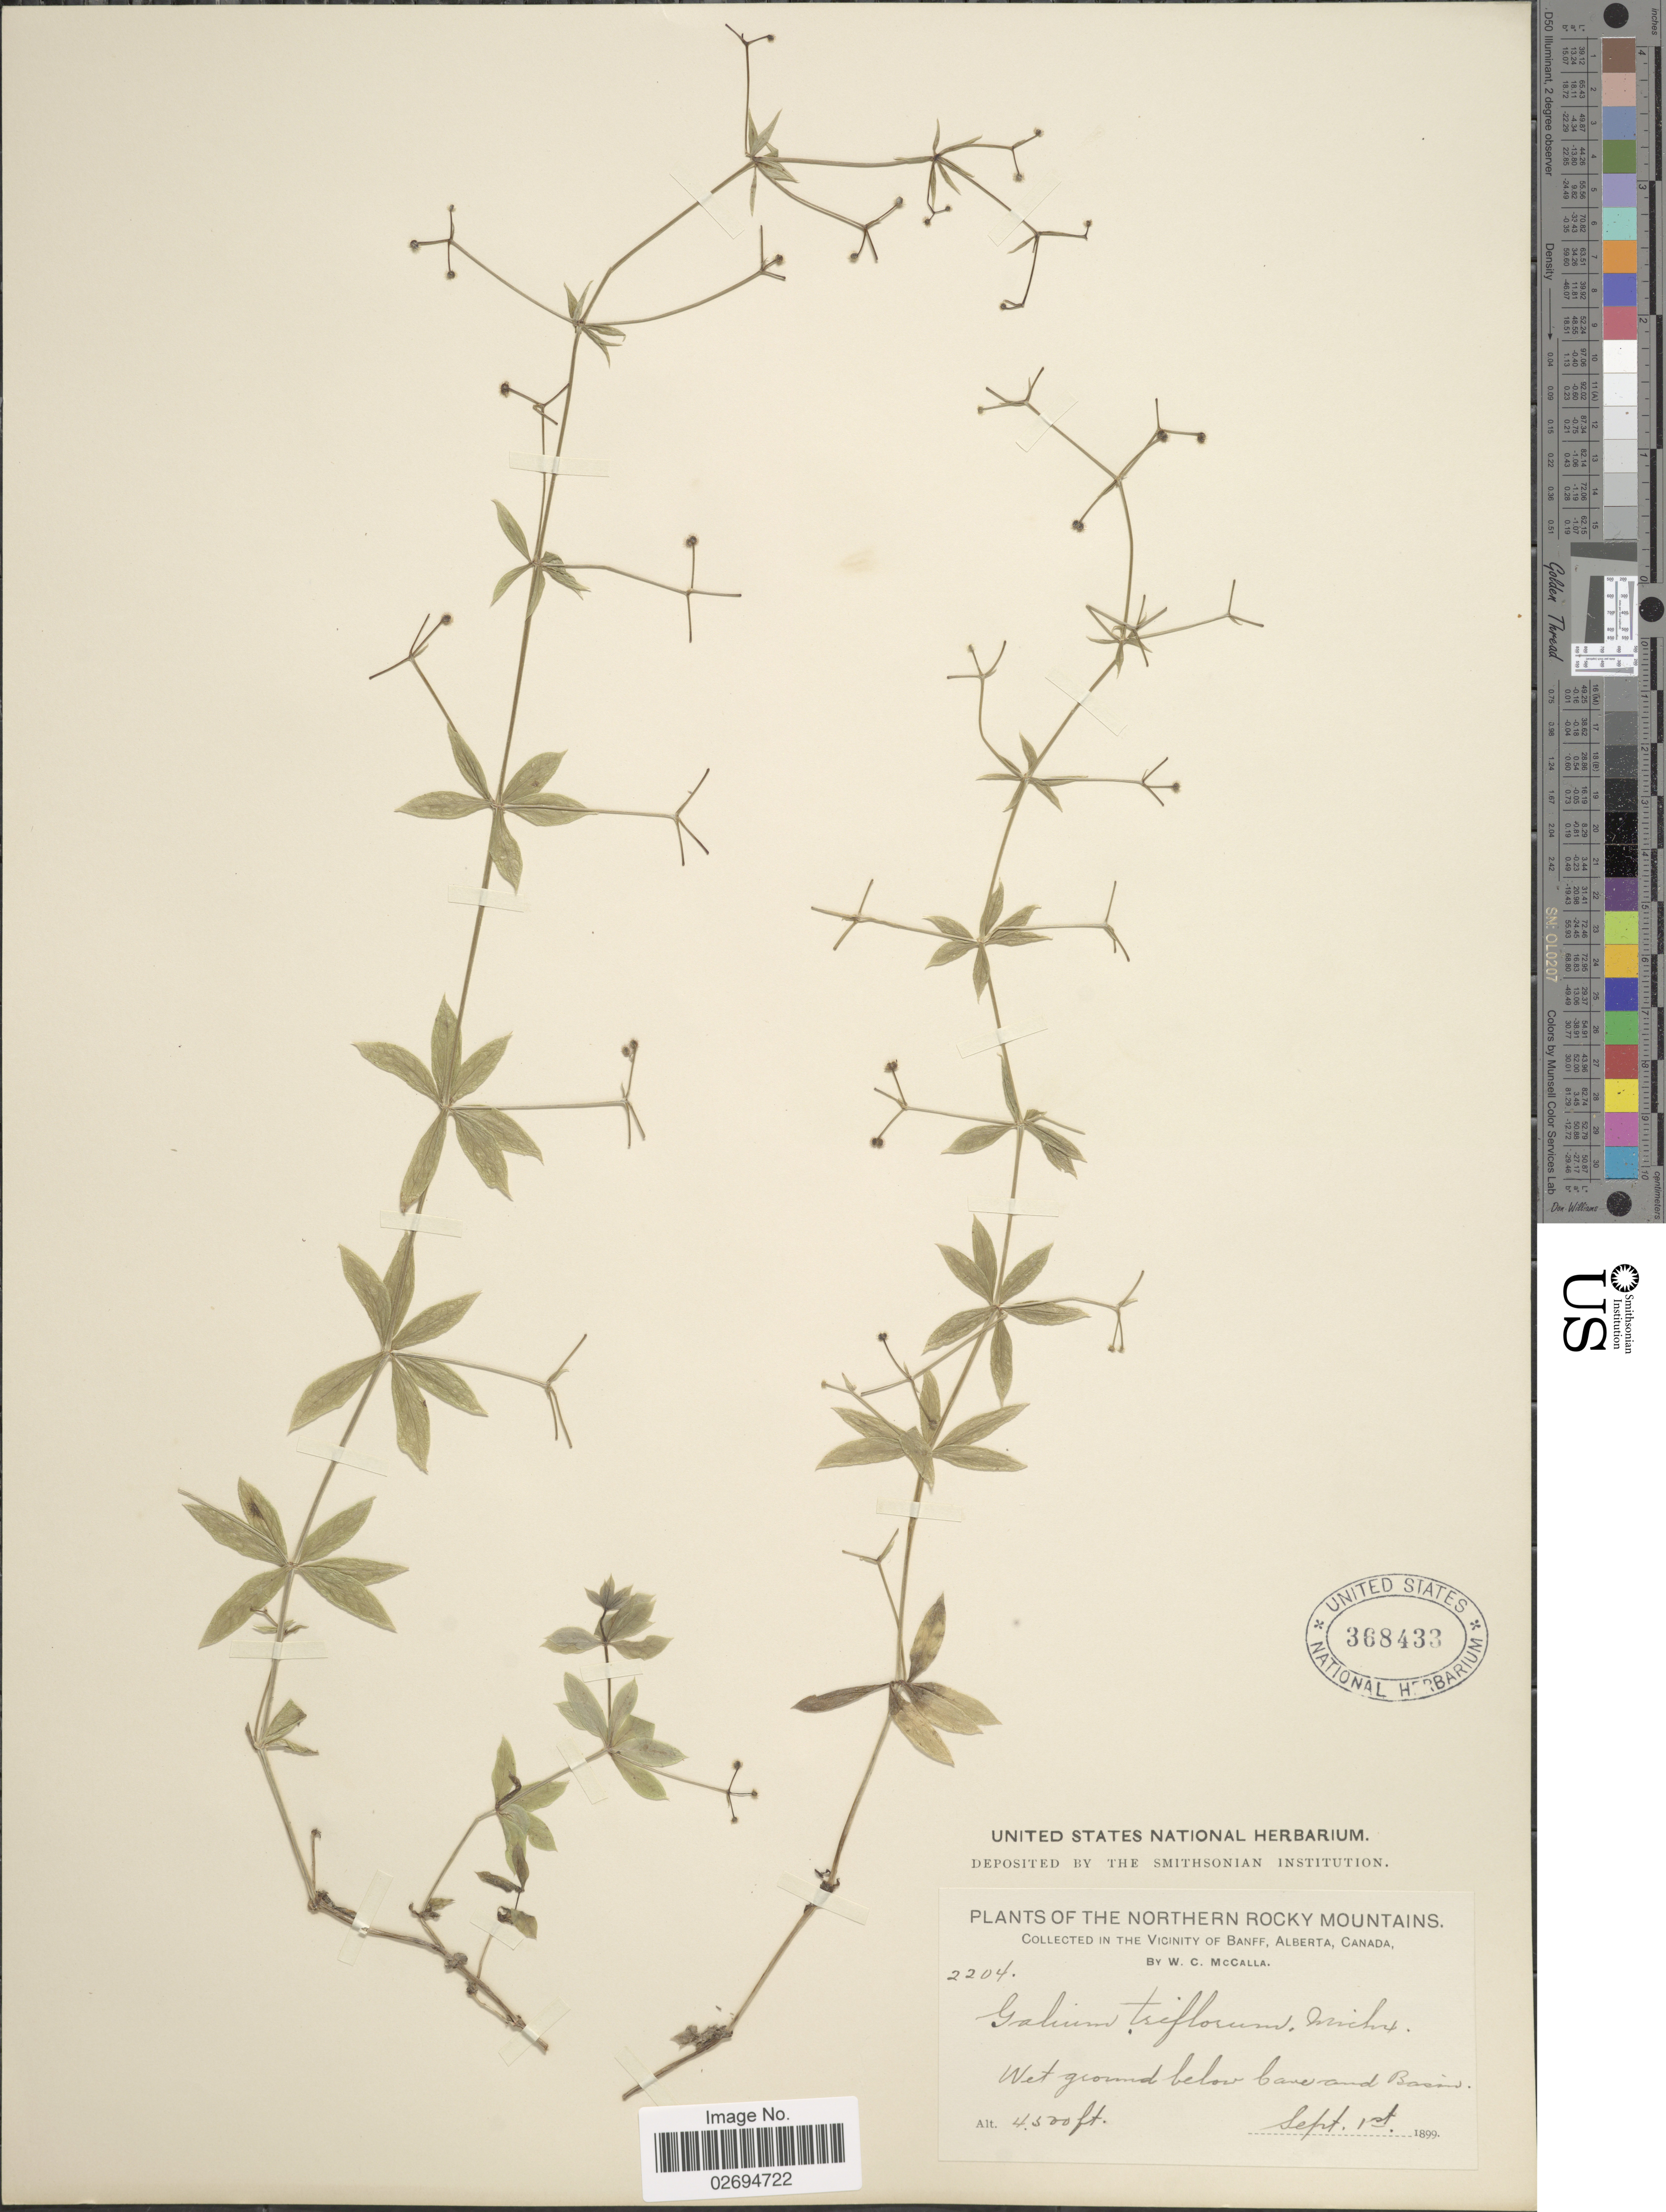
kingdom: Plantae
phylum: Tracheophyta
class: Magnoliopsida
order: Gentianales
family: Rubiaceae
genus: Galium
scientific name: Galium triflorum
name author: Michx.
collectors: W. McCalla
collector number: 2204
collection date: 1899-09-01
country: Canada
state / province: Alberta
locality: The Northern Rocky Mountains, In The Vicinity of Banff, Wet ground below Cave and Basin.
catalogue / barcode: US 368433